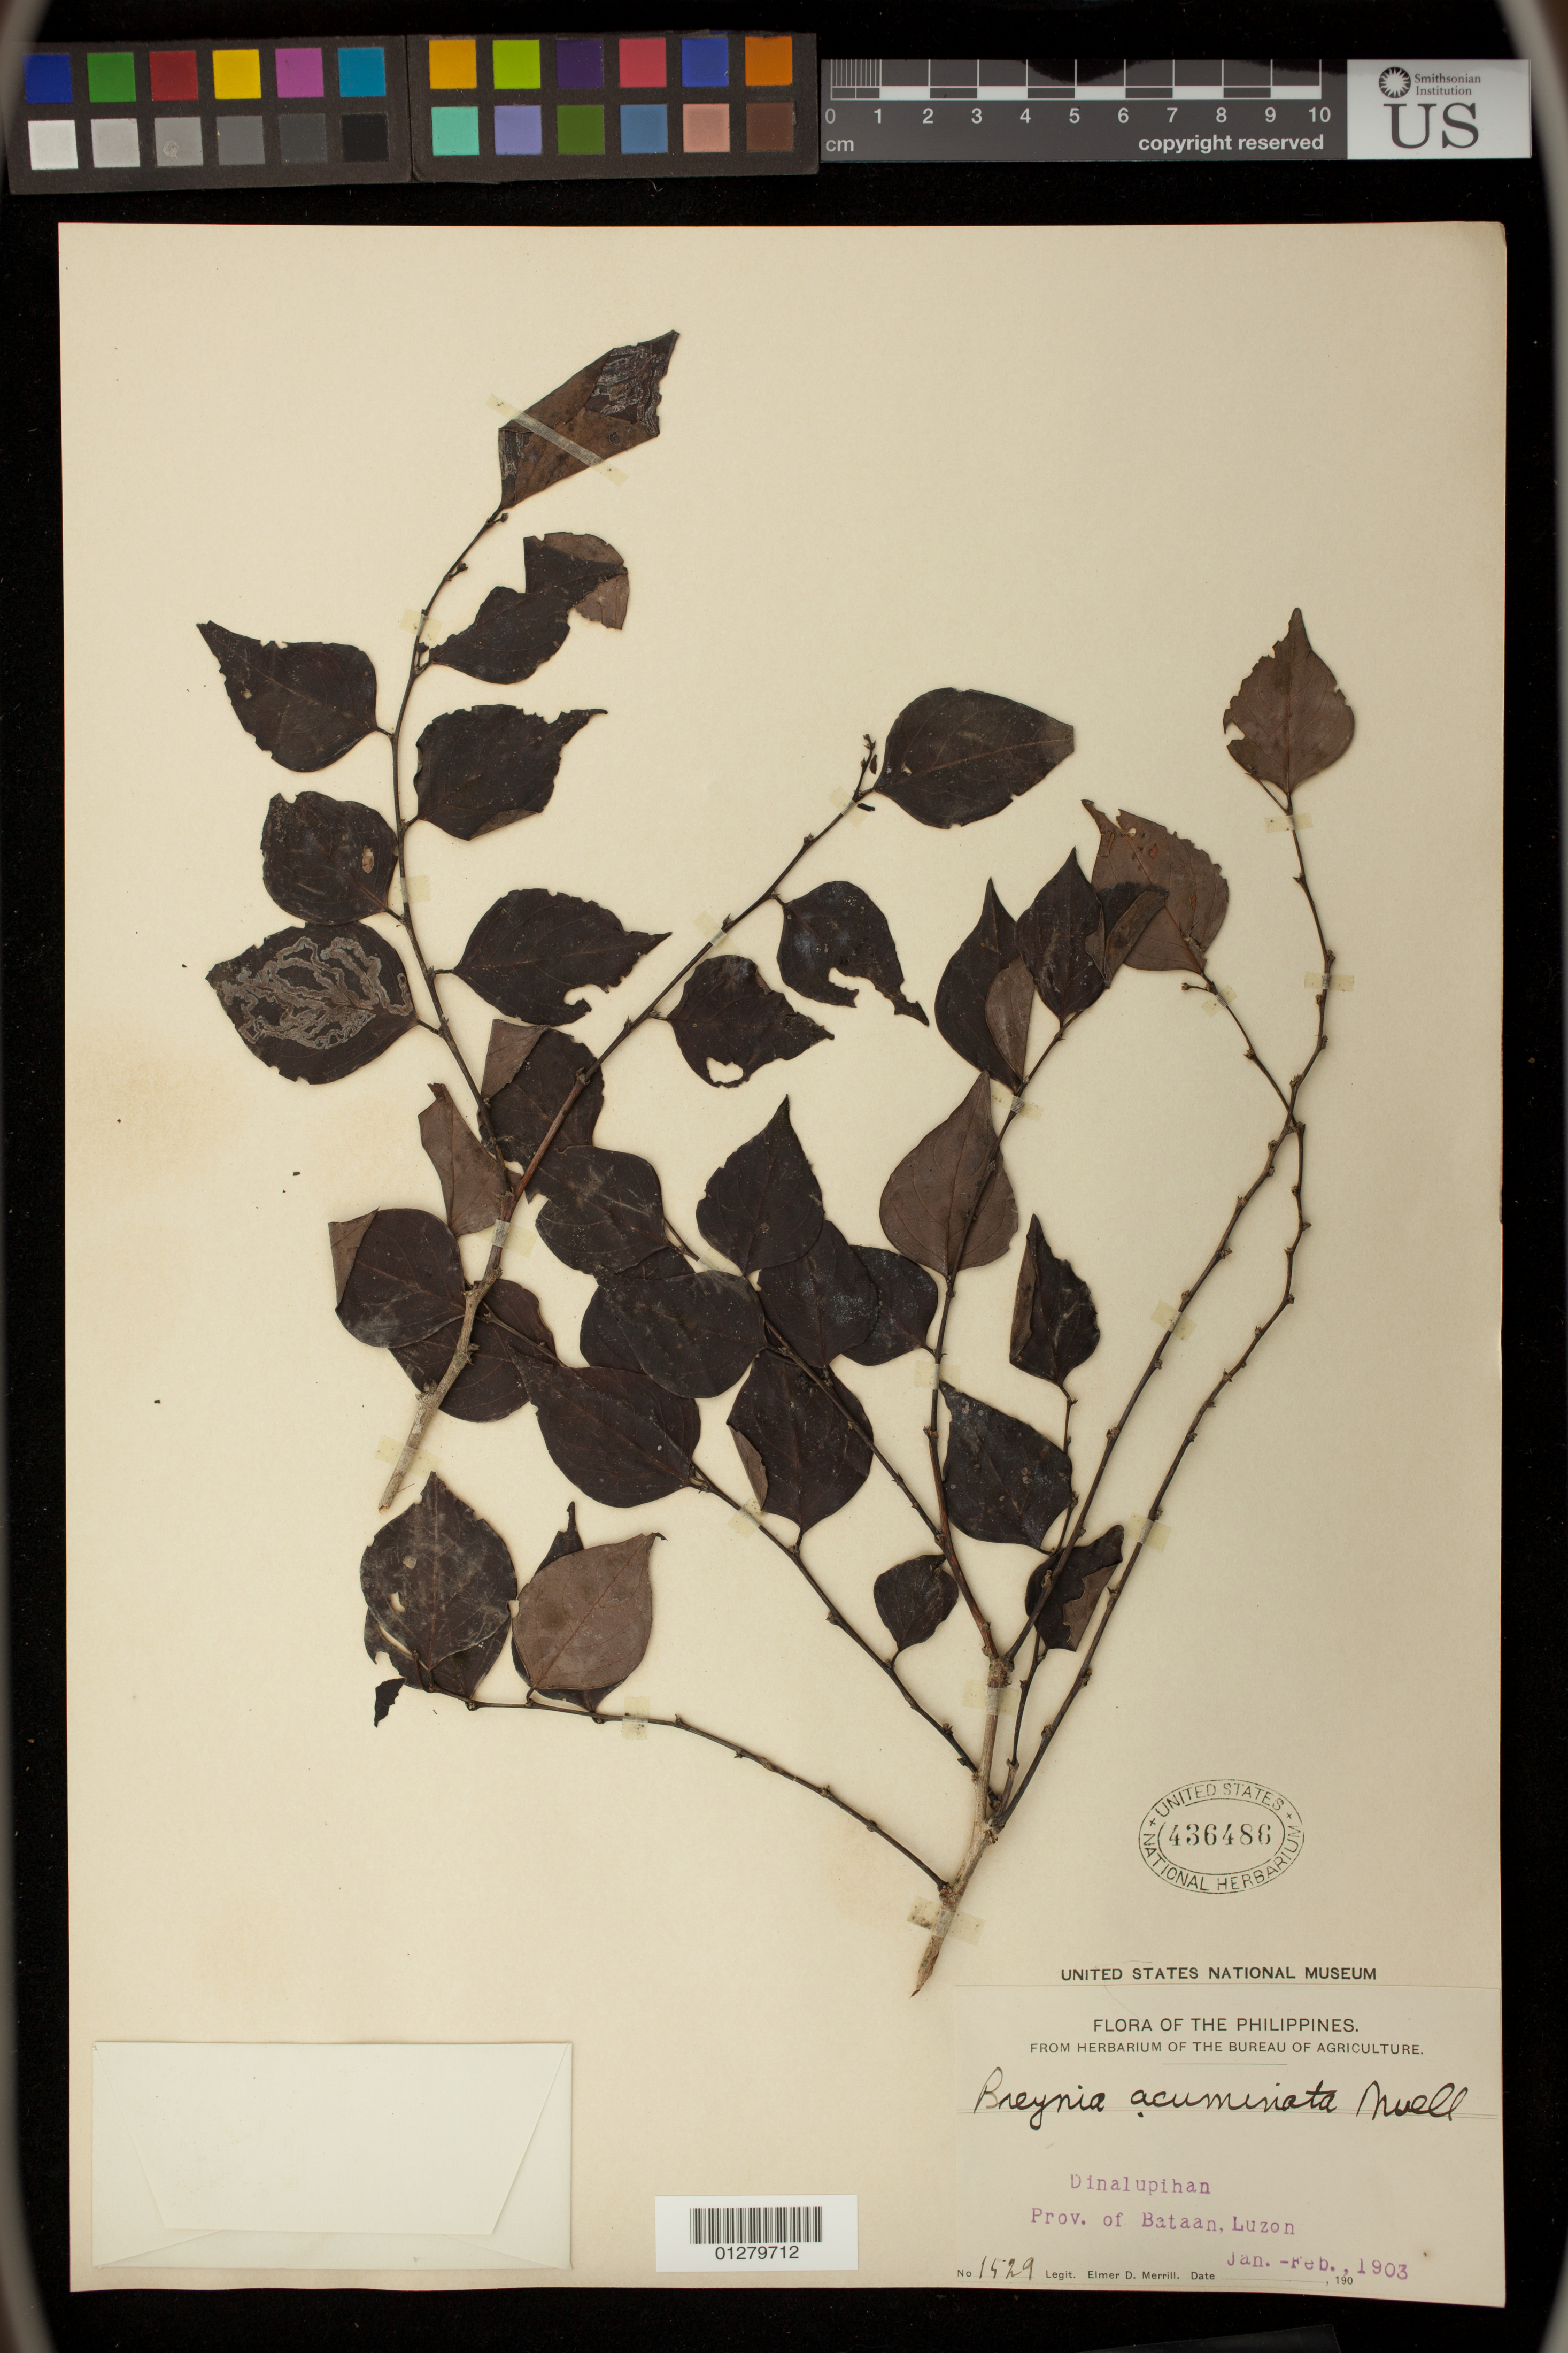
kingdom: Plantae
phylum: Tracheophyta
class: Magnoliopsida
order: Malpighiales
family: Phyllanthaceae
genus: Breynia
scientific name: Breynia racemosa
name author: (Blume) Müll. Arg.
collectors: E. D. Merrill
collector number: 1529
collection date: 1903-01/1903-02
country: Philippines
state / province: Central Luzon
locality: Dinalupihan, Prov. of Bataan, Luzon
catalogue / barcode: US 436486